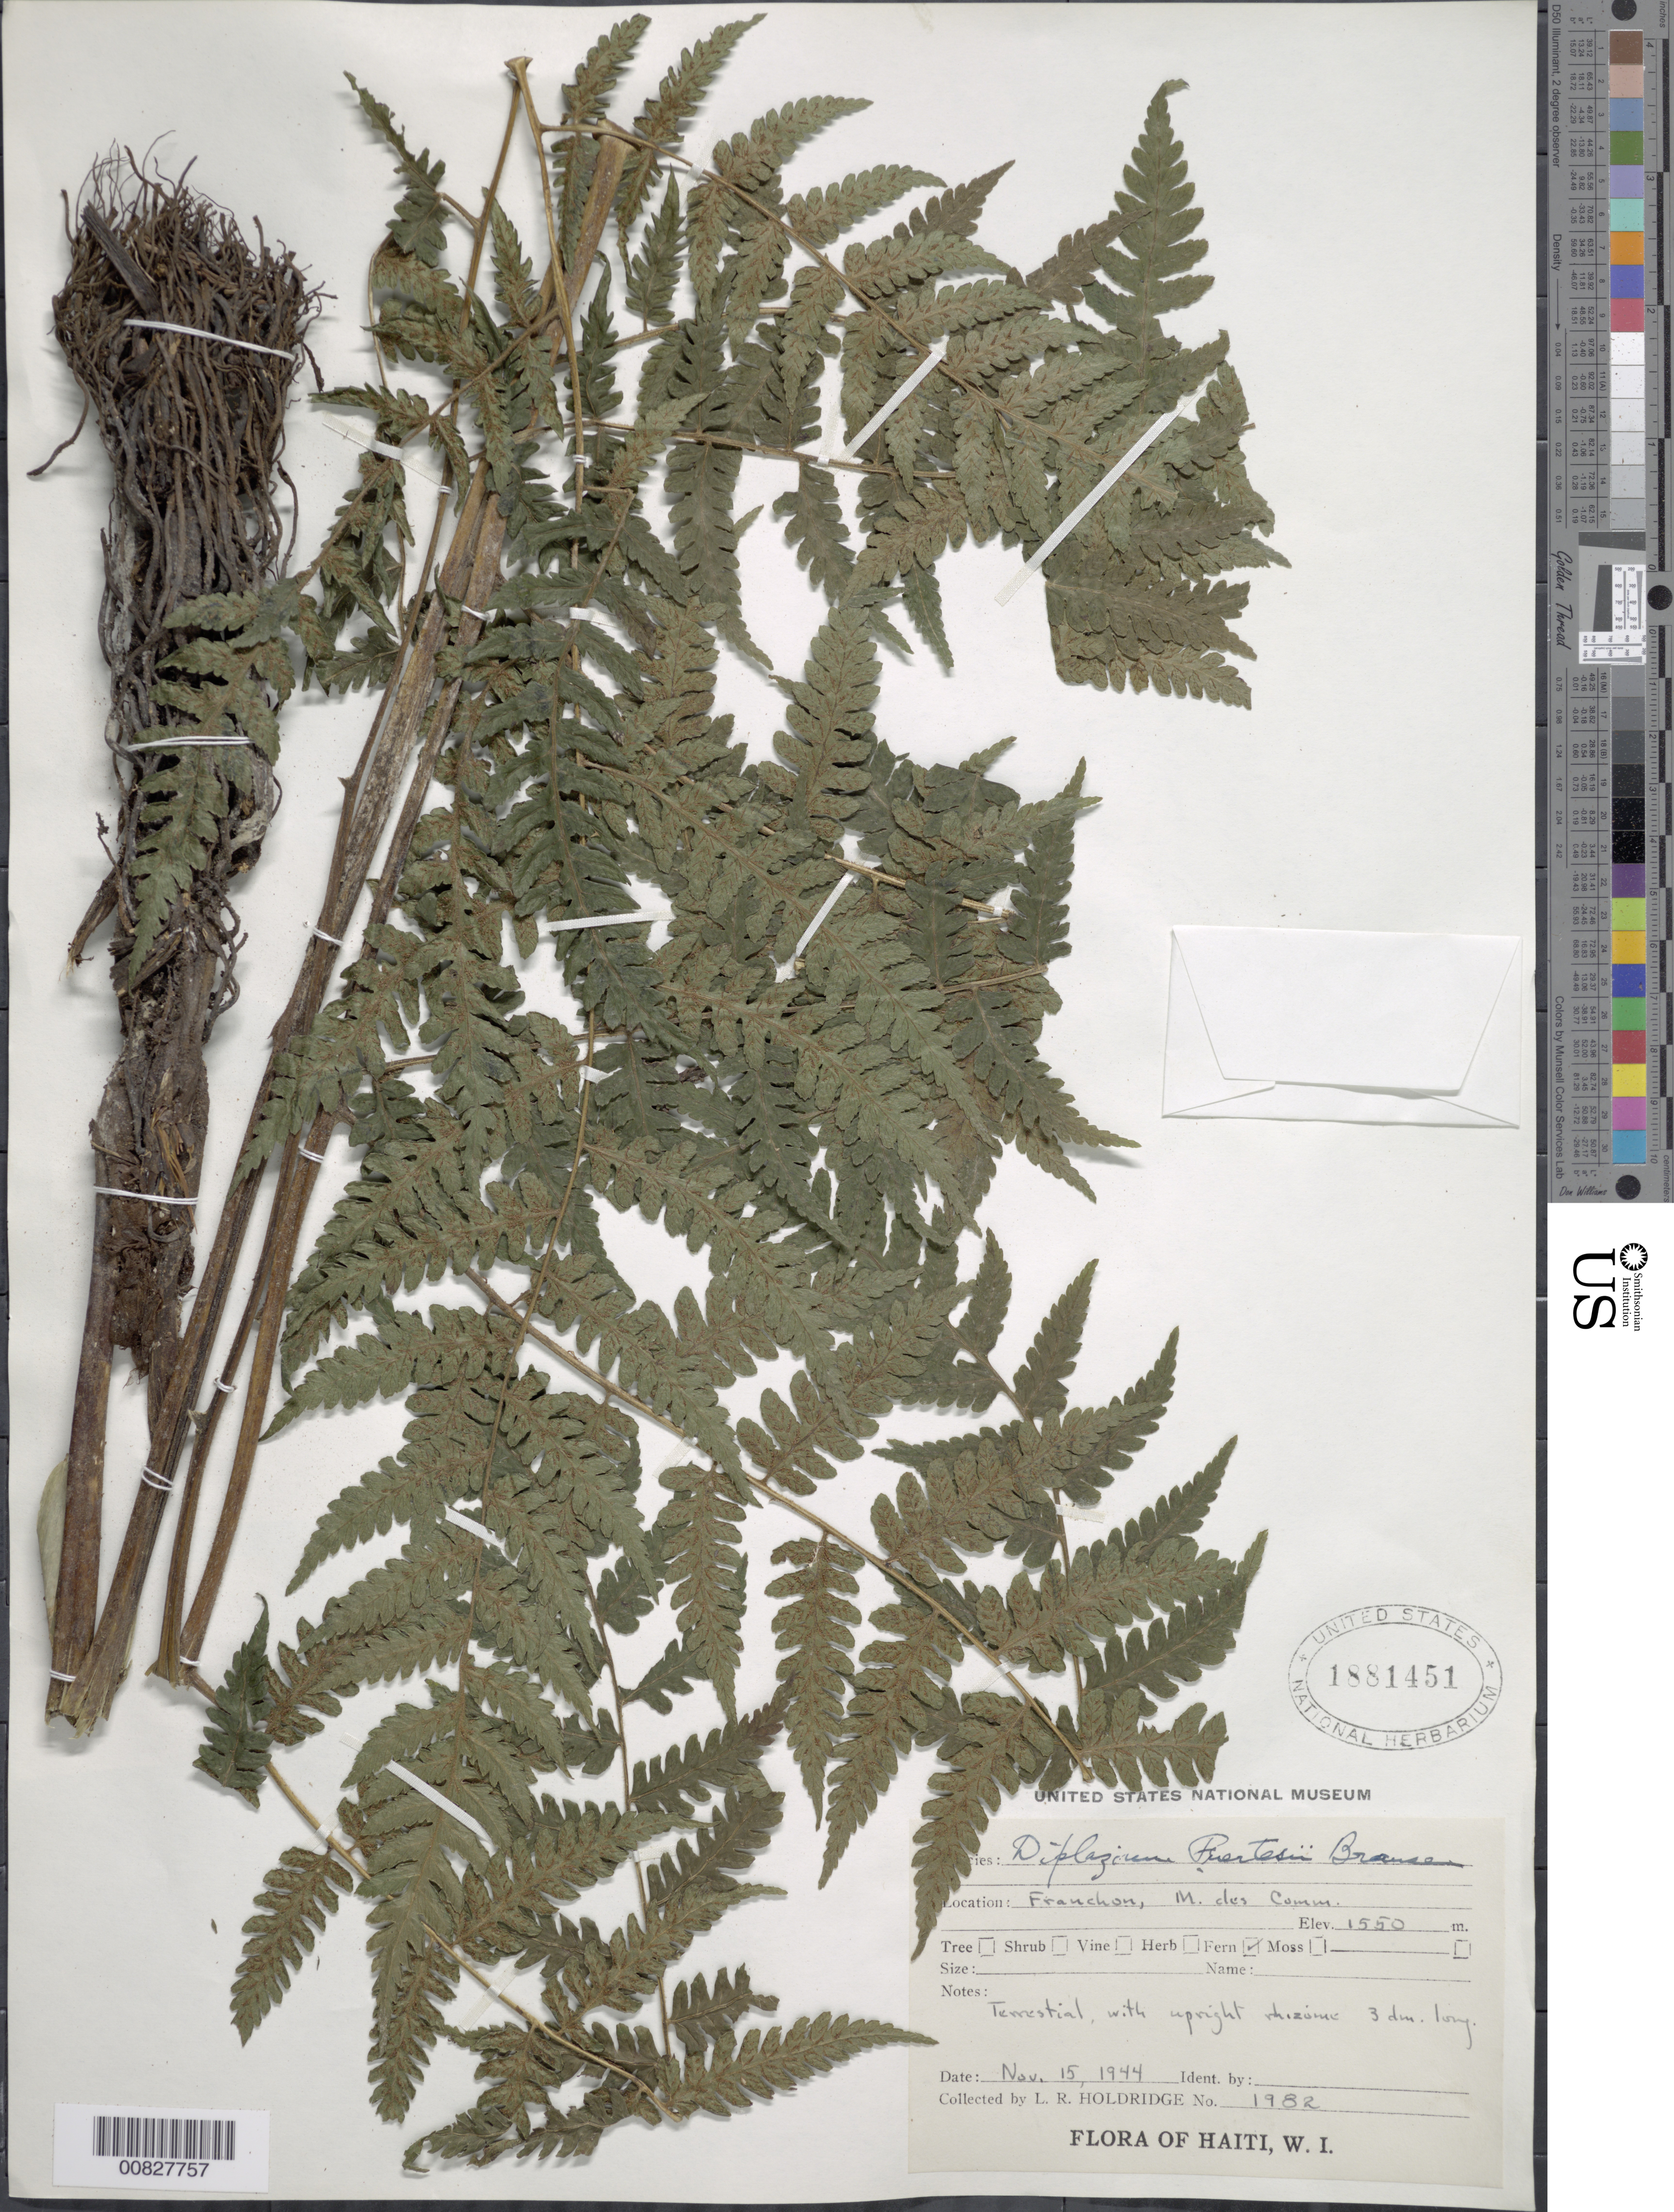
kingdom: Plantae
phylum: Tracheophyta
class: Polypodiopsida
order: Polypodiales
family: Athyriaceae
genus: Diplazium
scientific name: Diplazium fuertesii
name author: Brause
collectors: L. Holdridge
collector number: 1982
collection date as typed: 15 Nov 1944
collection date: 1944-11-15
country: Haiti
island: Hispaniola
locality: Franchon, Morne des Commissaires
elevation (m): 1550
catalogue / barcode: US 1881451